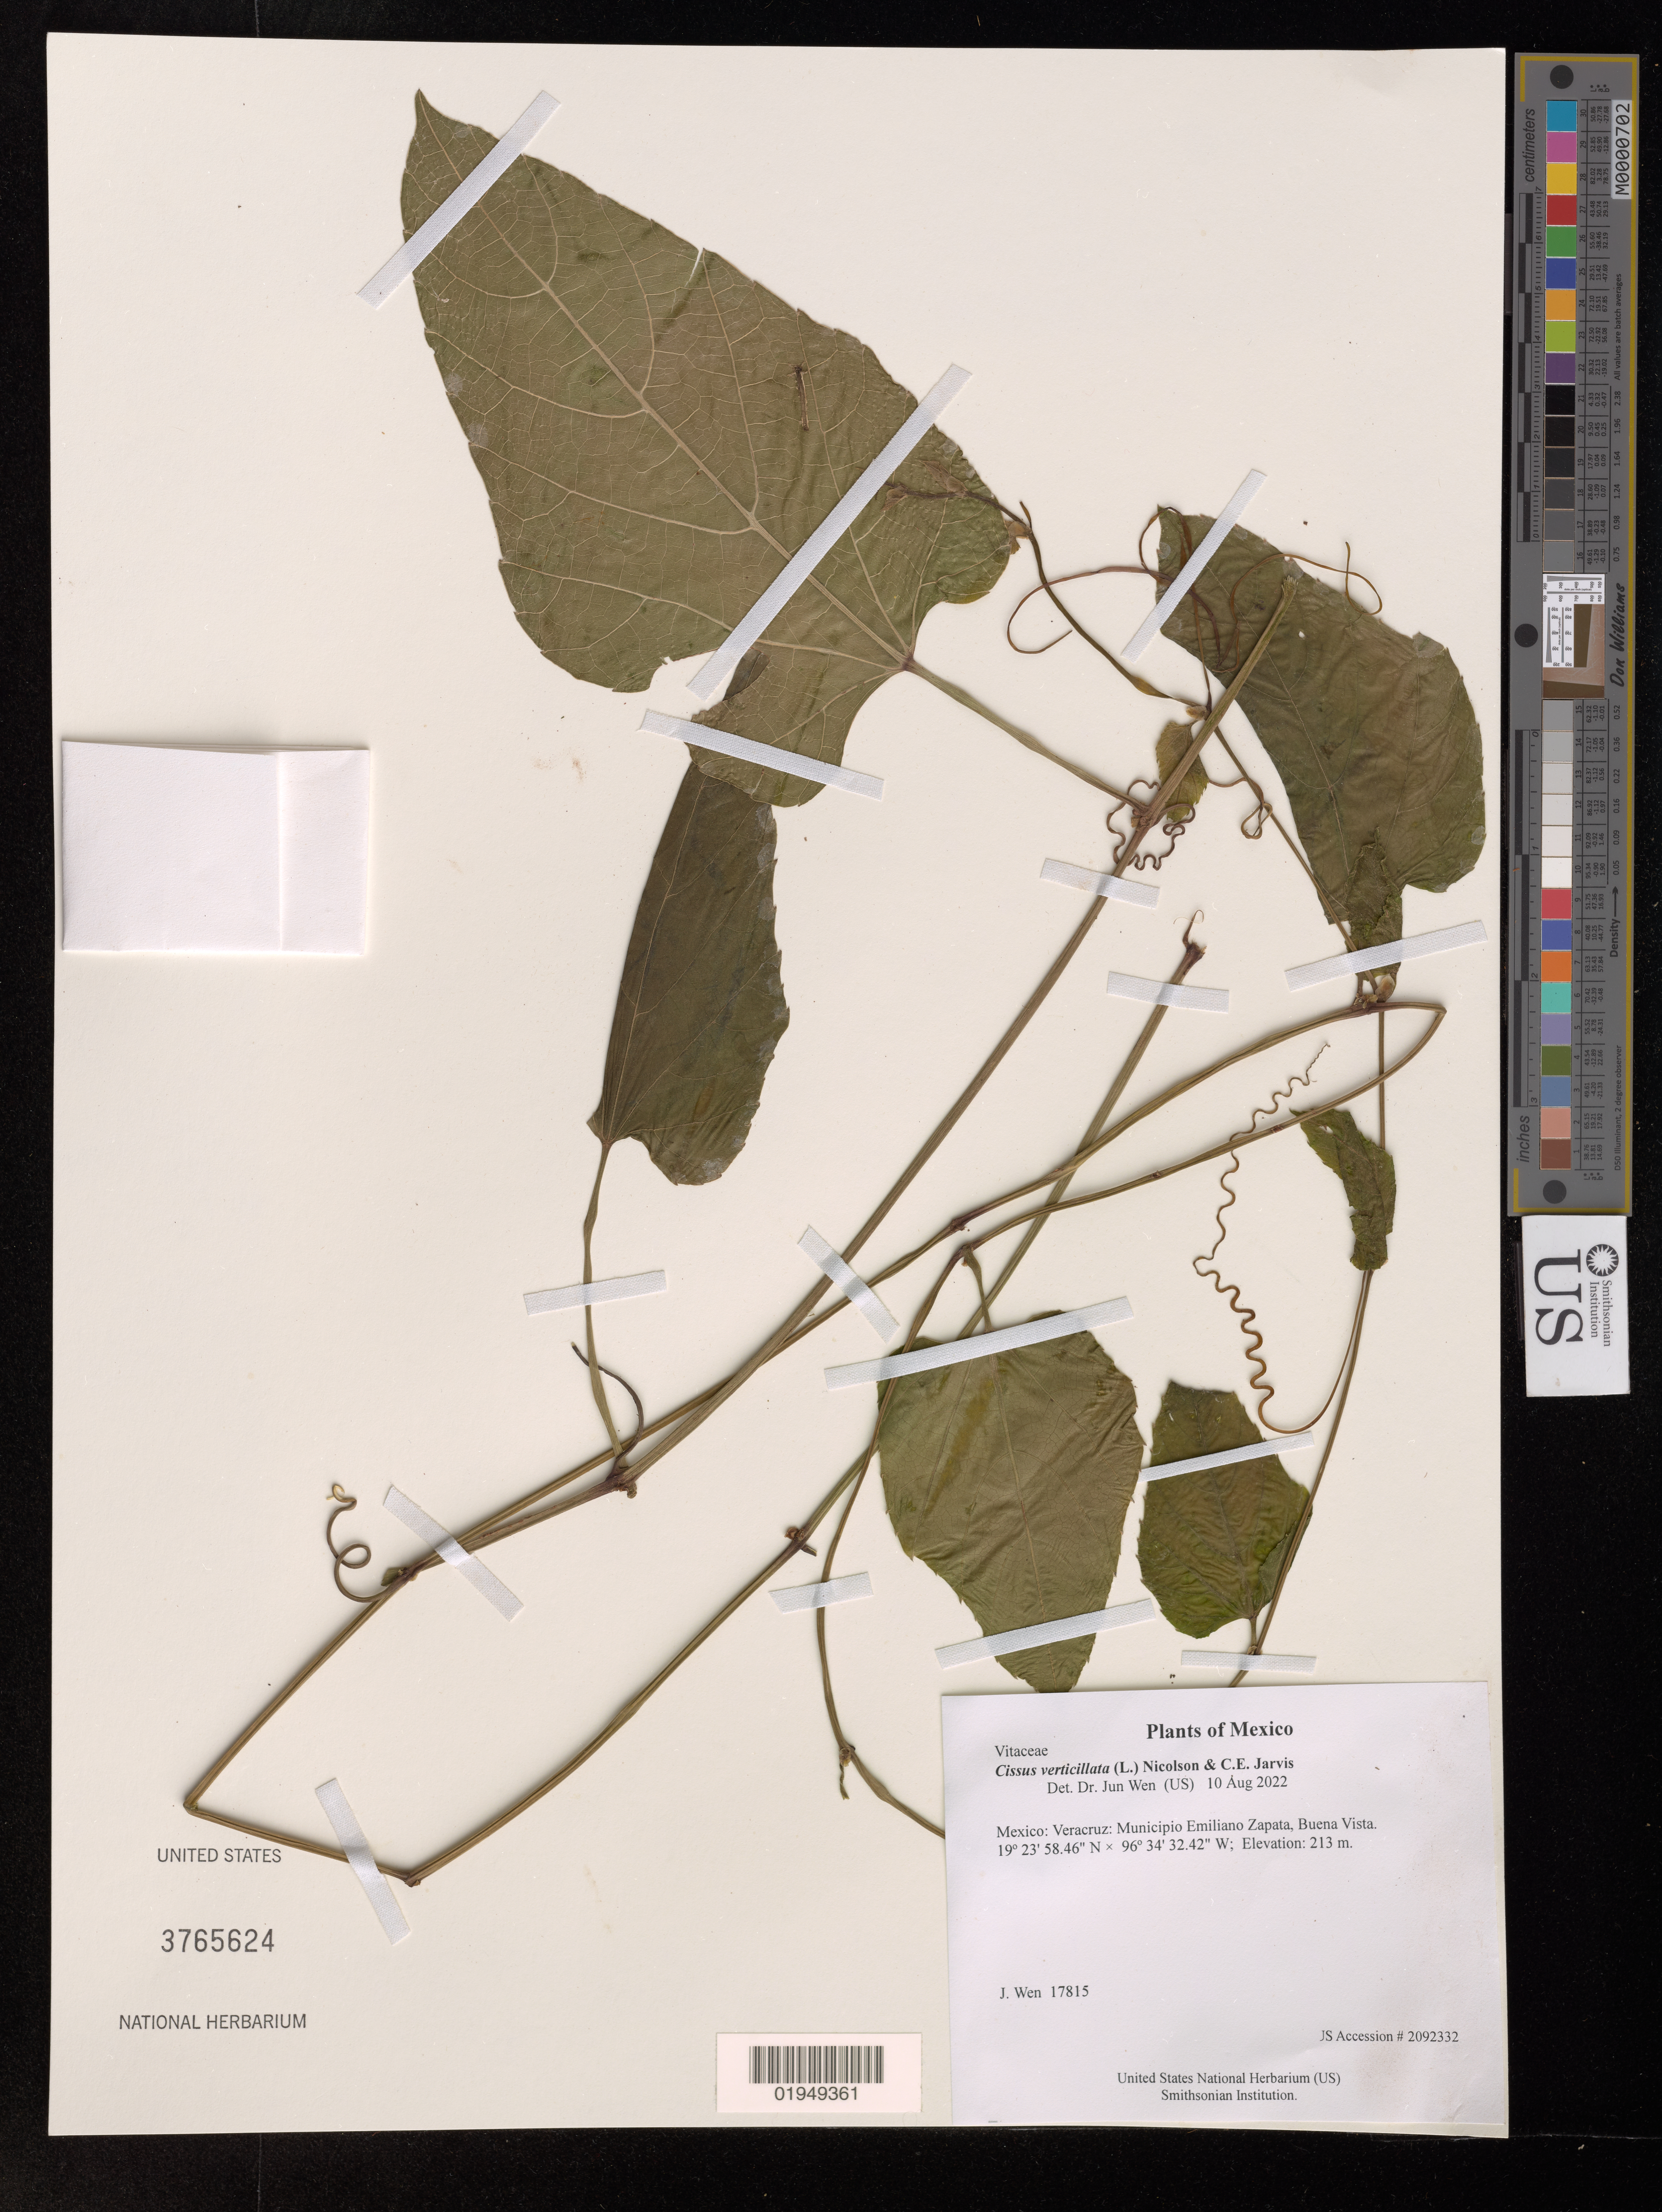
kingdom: Plantae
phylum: Tracheophyta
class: Magnoliopsida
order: Vitales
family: Vitaceae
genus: Cissus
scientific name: Cissus verticillata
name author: (L.) Nicolson & C.E. Jarvis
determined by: Wen, Jun, (BOT), Smithsonian Institution - National Museum of Natural History (UNITED STATES)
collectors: J. Wen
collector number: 17815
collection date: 2022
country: Mexico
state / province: Veracruz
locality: Municipio Emiliano Zapata, Buena Vista.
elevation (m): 213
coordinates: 19 2358.46 N, 96 3432.42 W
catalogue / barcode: US 3765624